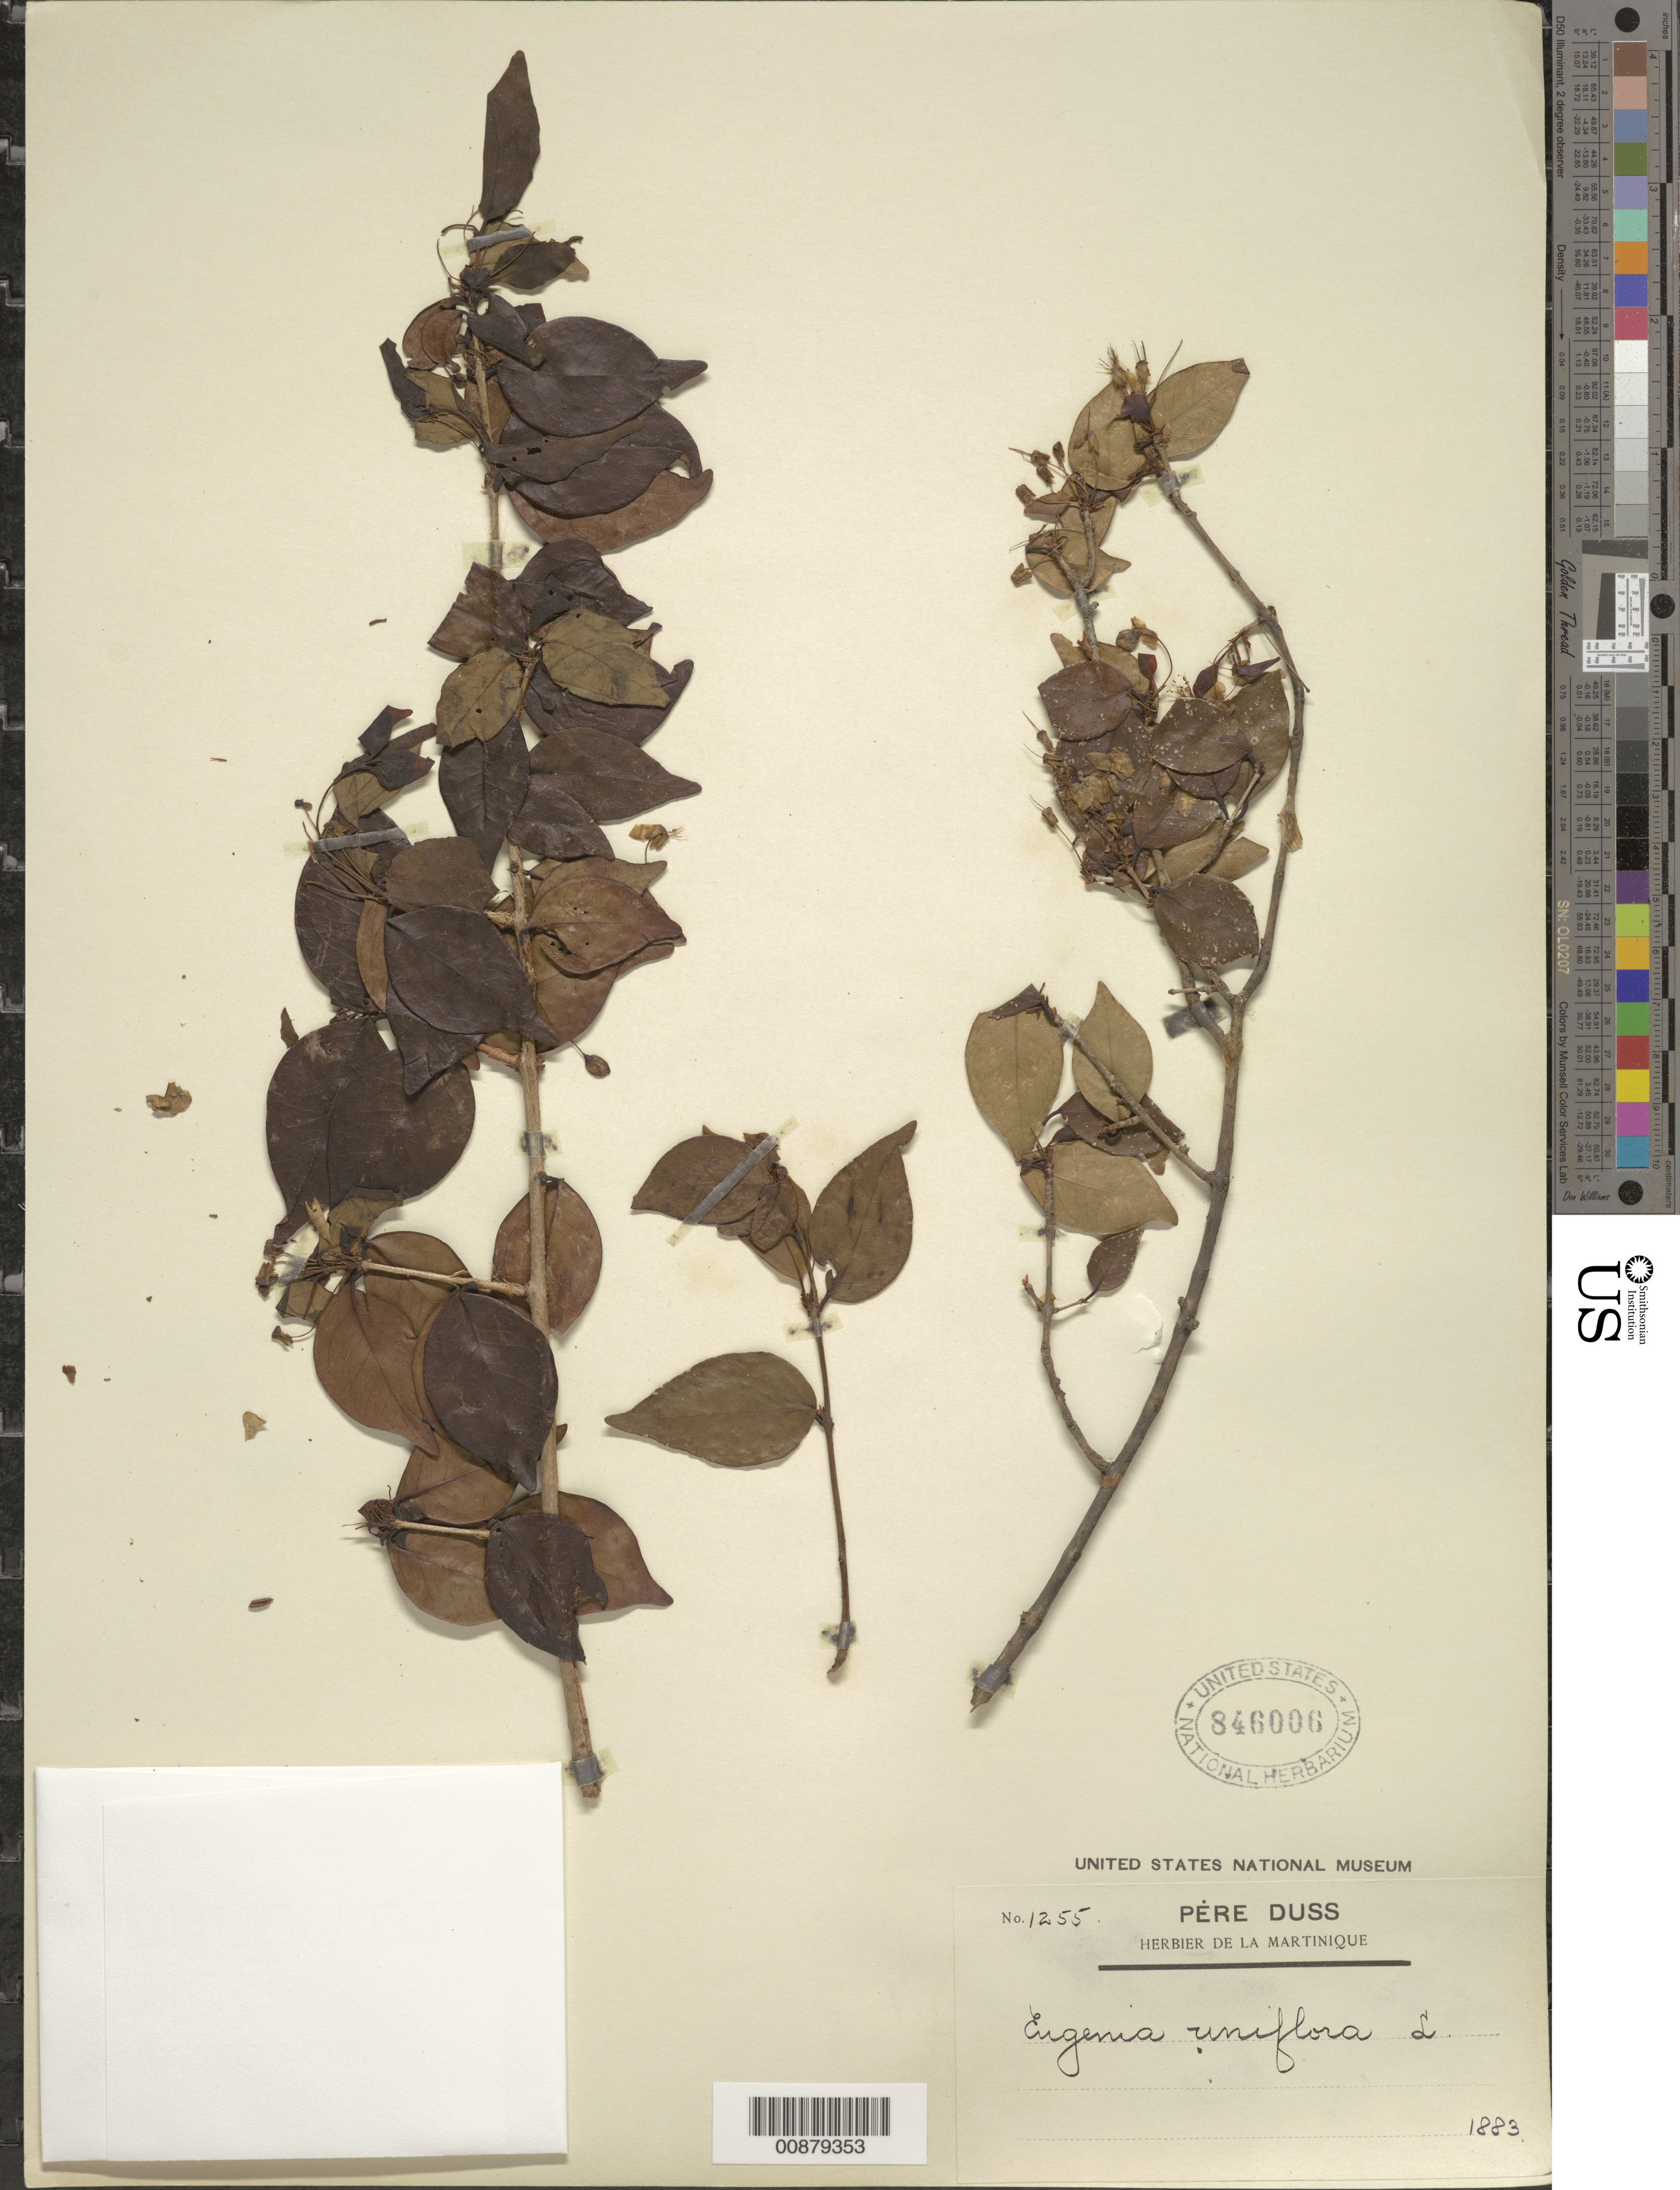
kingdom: Plantae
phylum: Tracheophyta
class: Magnoliopsida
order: Myrtales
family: Myrtaceae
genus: Eugenia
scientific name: Eugenia uniflora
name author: L.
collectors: Père Duss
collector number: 1255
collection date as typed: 1883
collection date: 1883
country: Martinique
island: Martinique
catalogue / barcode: US 846006